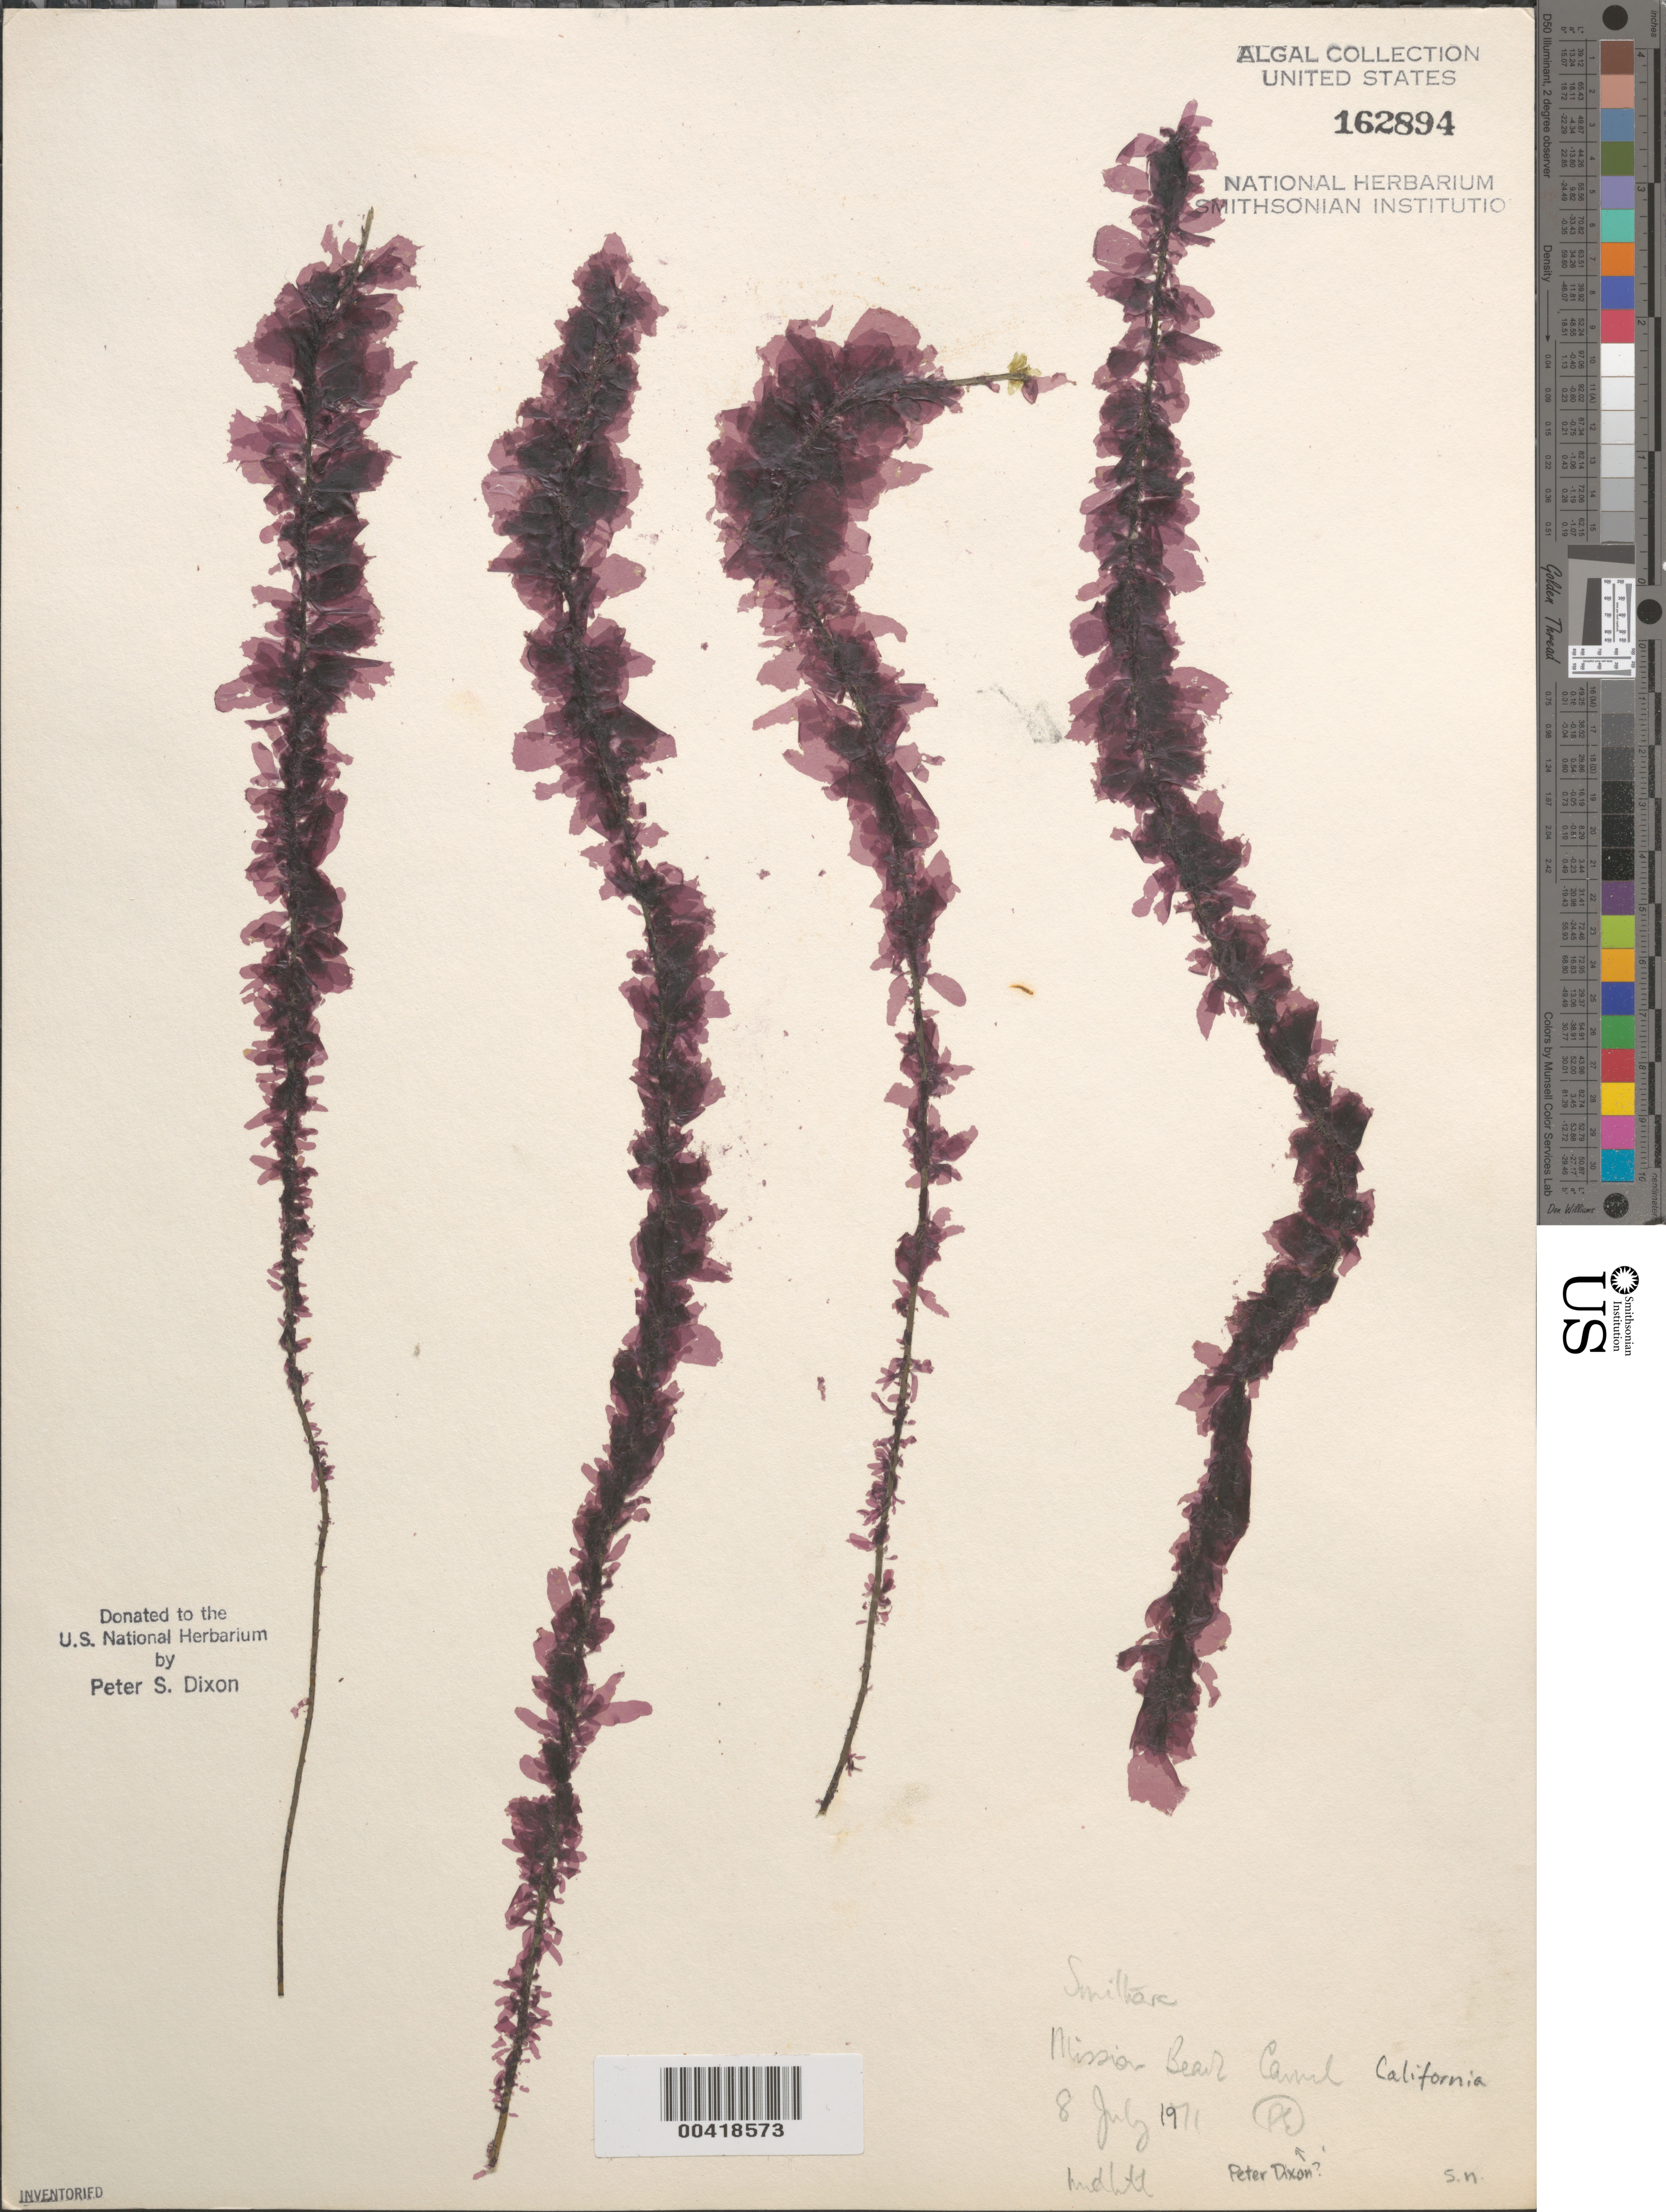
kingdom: Plantae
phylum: Rhodophyta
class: Compsopogonophyceae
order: Erythropeltidales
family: Erythrotrichiaceae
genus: Smithora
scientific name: Smithora sp.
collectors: P. S. Dixon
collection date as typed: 08 Jul 1971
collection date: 1971-07-08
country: United States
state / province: California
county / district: Monterey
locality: Mission Beach, Carmel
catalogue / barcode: US 162894